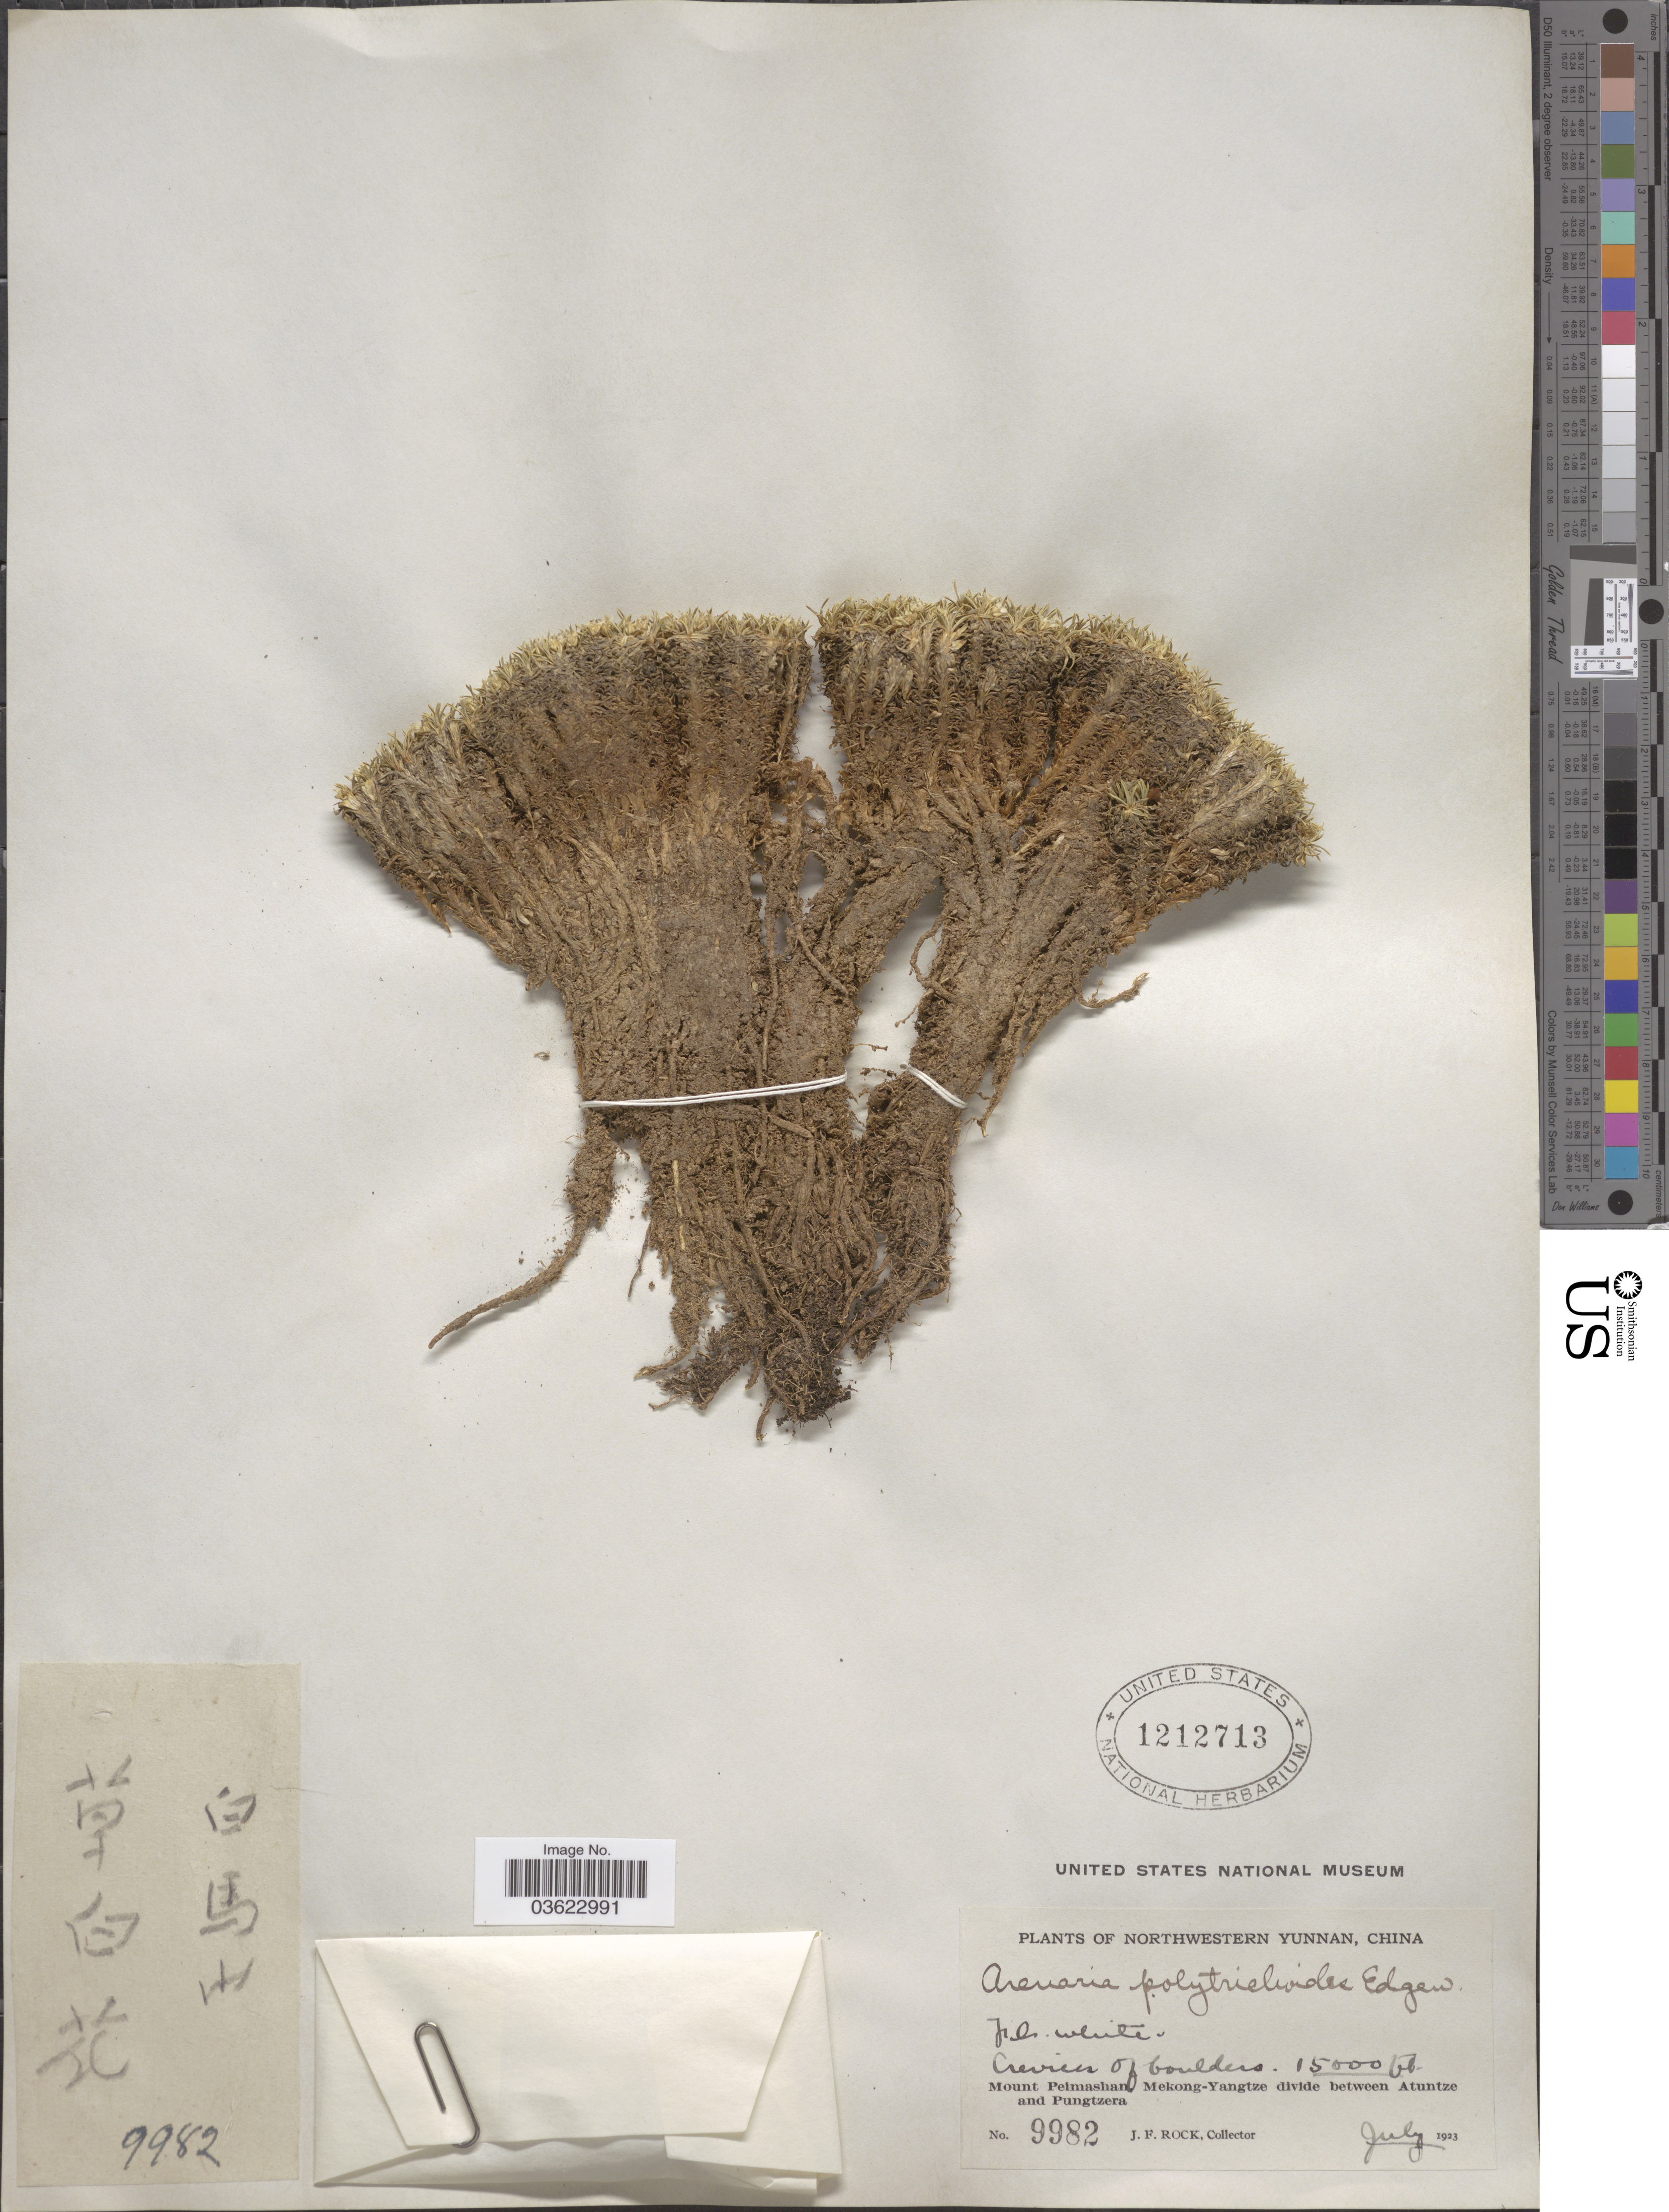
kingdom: Plantae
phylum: Tracheophyta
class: Magnoliopsida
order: Caryophyllales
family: Caryophyllaceae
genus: Arenaria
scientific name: Arenaria polytrichoides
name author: Edgew. & Hook. f.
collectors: J. Rock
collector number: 9982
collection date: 1923-07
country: China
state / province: Yunnan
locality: Northwestern Yunnan. Mount Peimashan, Mekong-Yangtze divide between Atuntze and Pungtzera.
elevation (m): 4572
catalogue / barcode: US 1212713